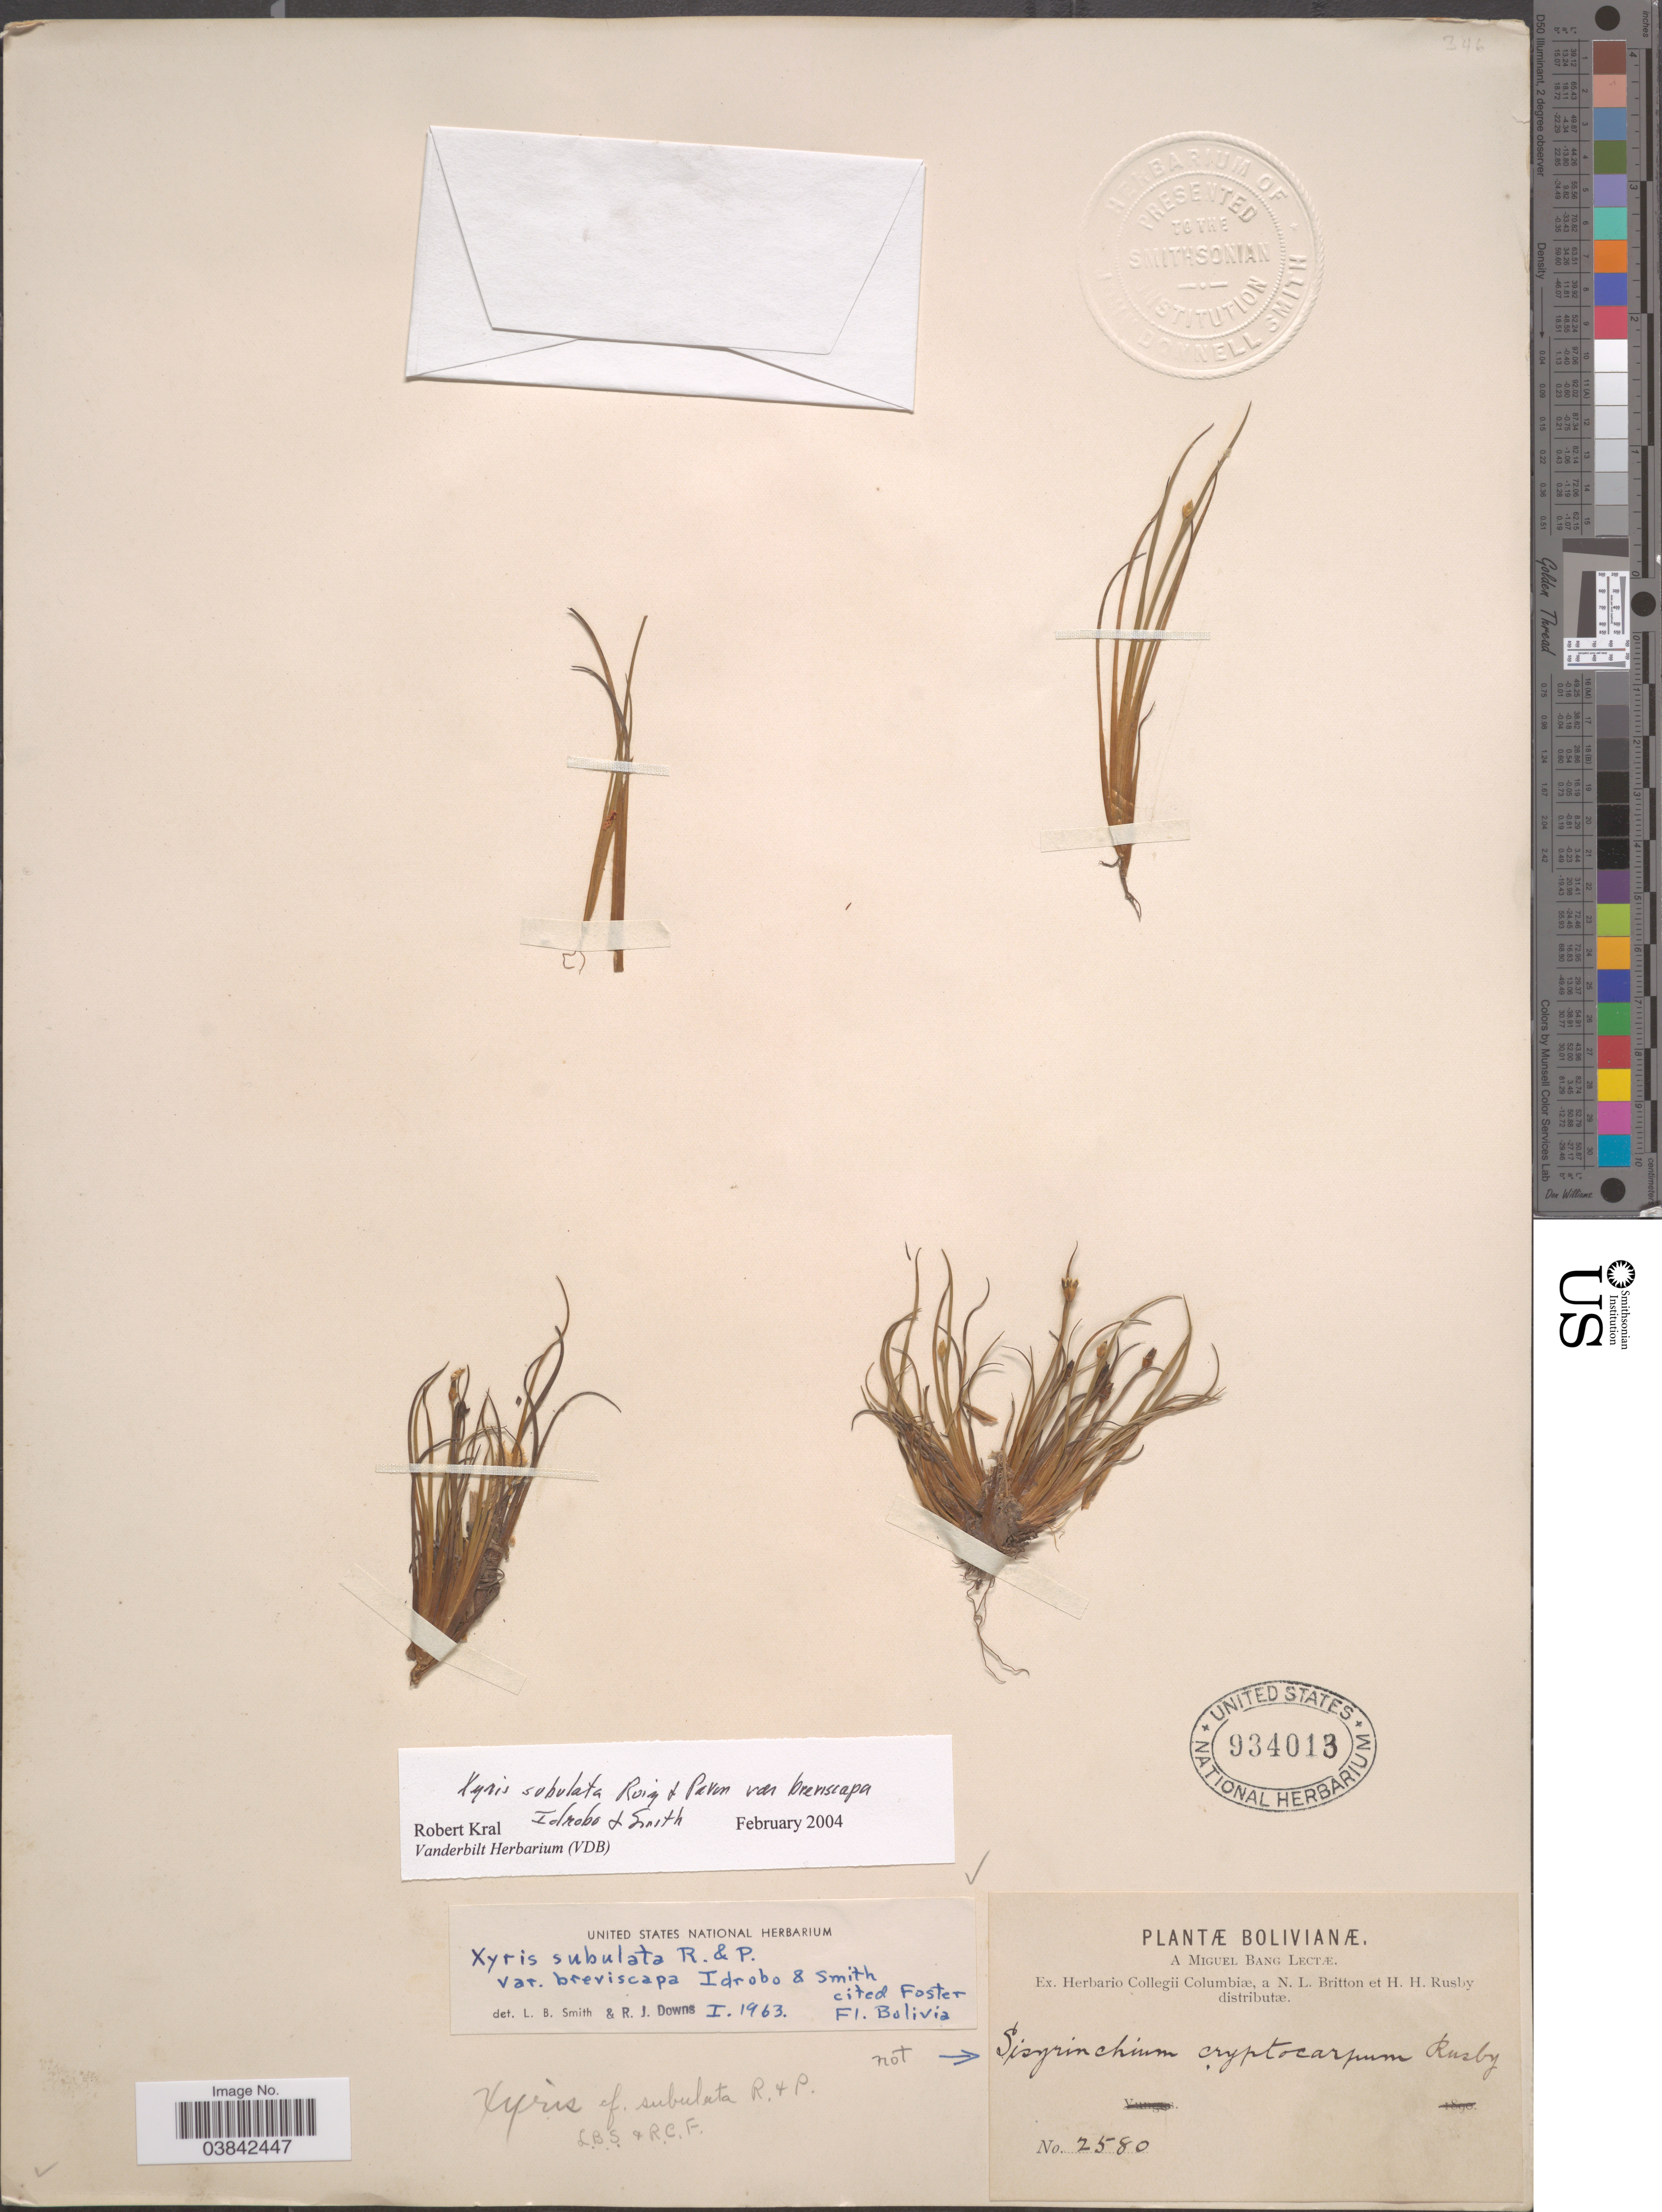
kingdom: Plantae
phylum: Tracheophyta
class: Liliopsida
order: Poales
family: Xyridaceae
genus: Xyris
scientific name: Xyris subulata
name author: Ruiz & Pav.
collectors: M. Bang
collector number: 2580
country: Bolivia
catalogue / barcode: US 934013